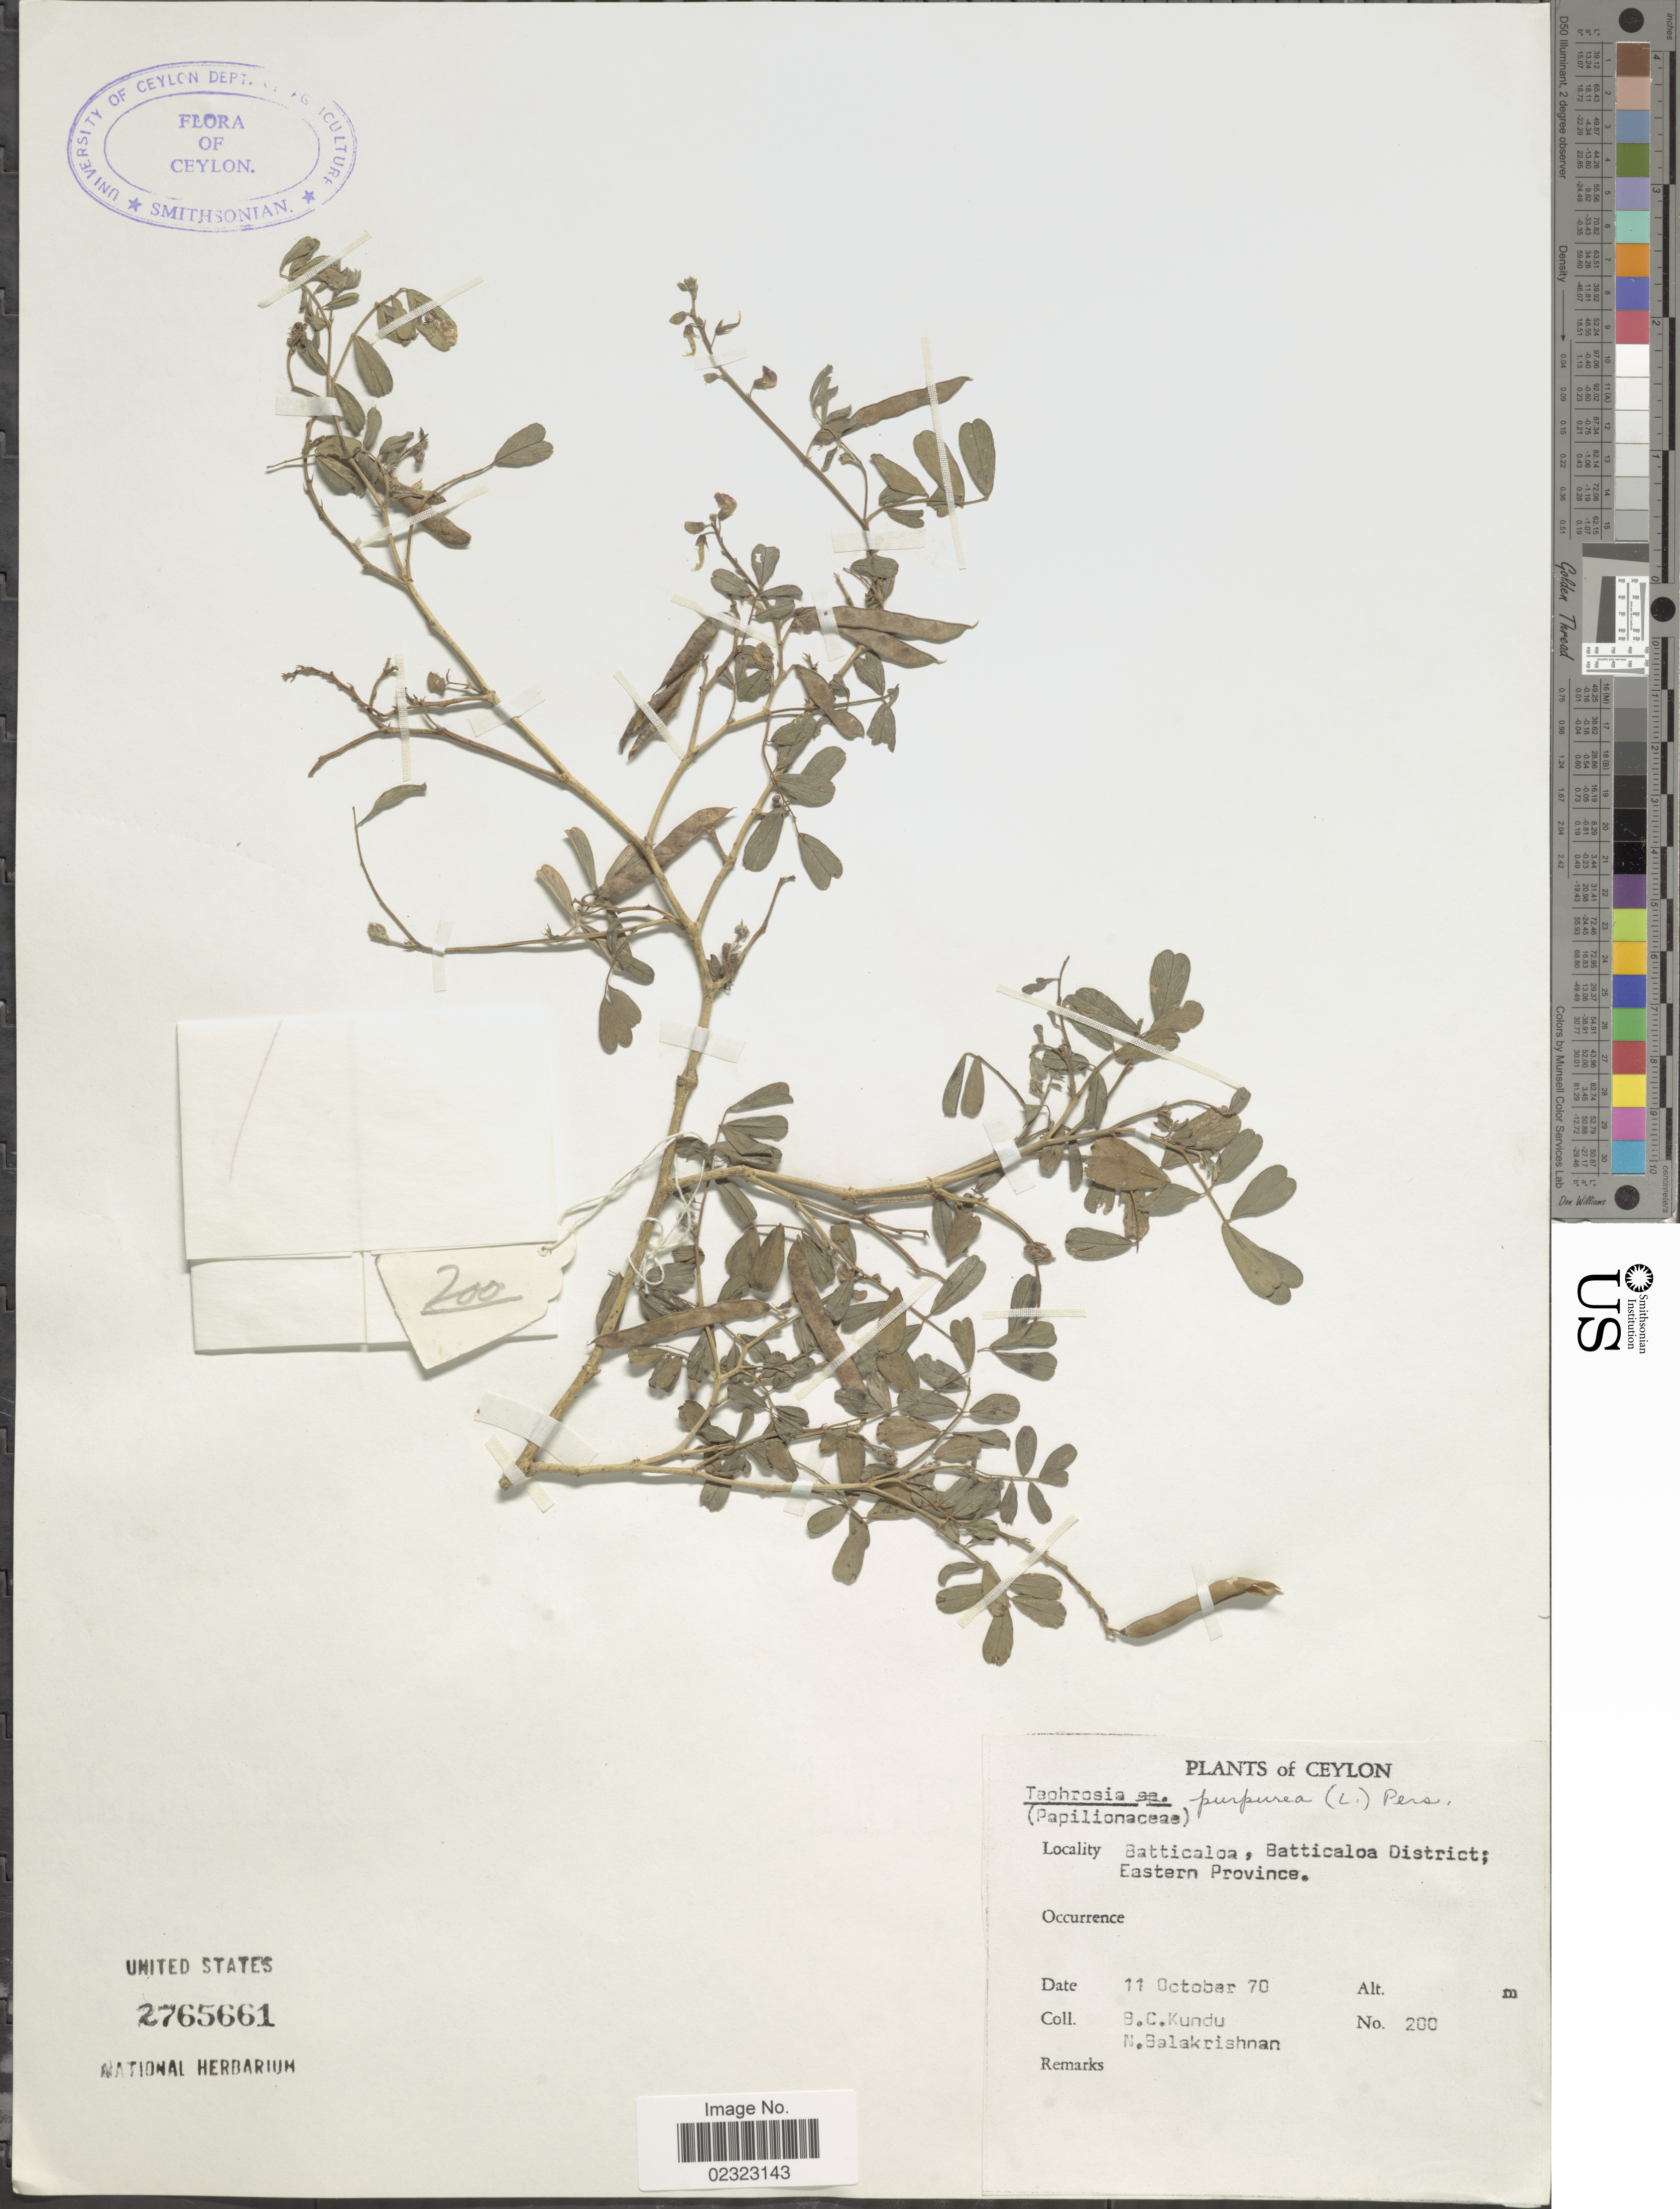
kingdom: Plantae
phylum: Tracheophyta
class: Magnoliopsida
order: Fabales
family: Fabaceae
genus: Tephrosia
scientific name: Tephrosia purpurea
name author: (L.) Pers.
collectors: B. C. Kundu & N. Balakrishnan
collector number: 200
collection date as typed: Transcribed d/m/y: 11/10/70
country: Sri Lanka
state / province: Eastern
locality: Ceylon. Batticaloa, Batticaloa District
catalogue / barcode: US 2765661